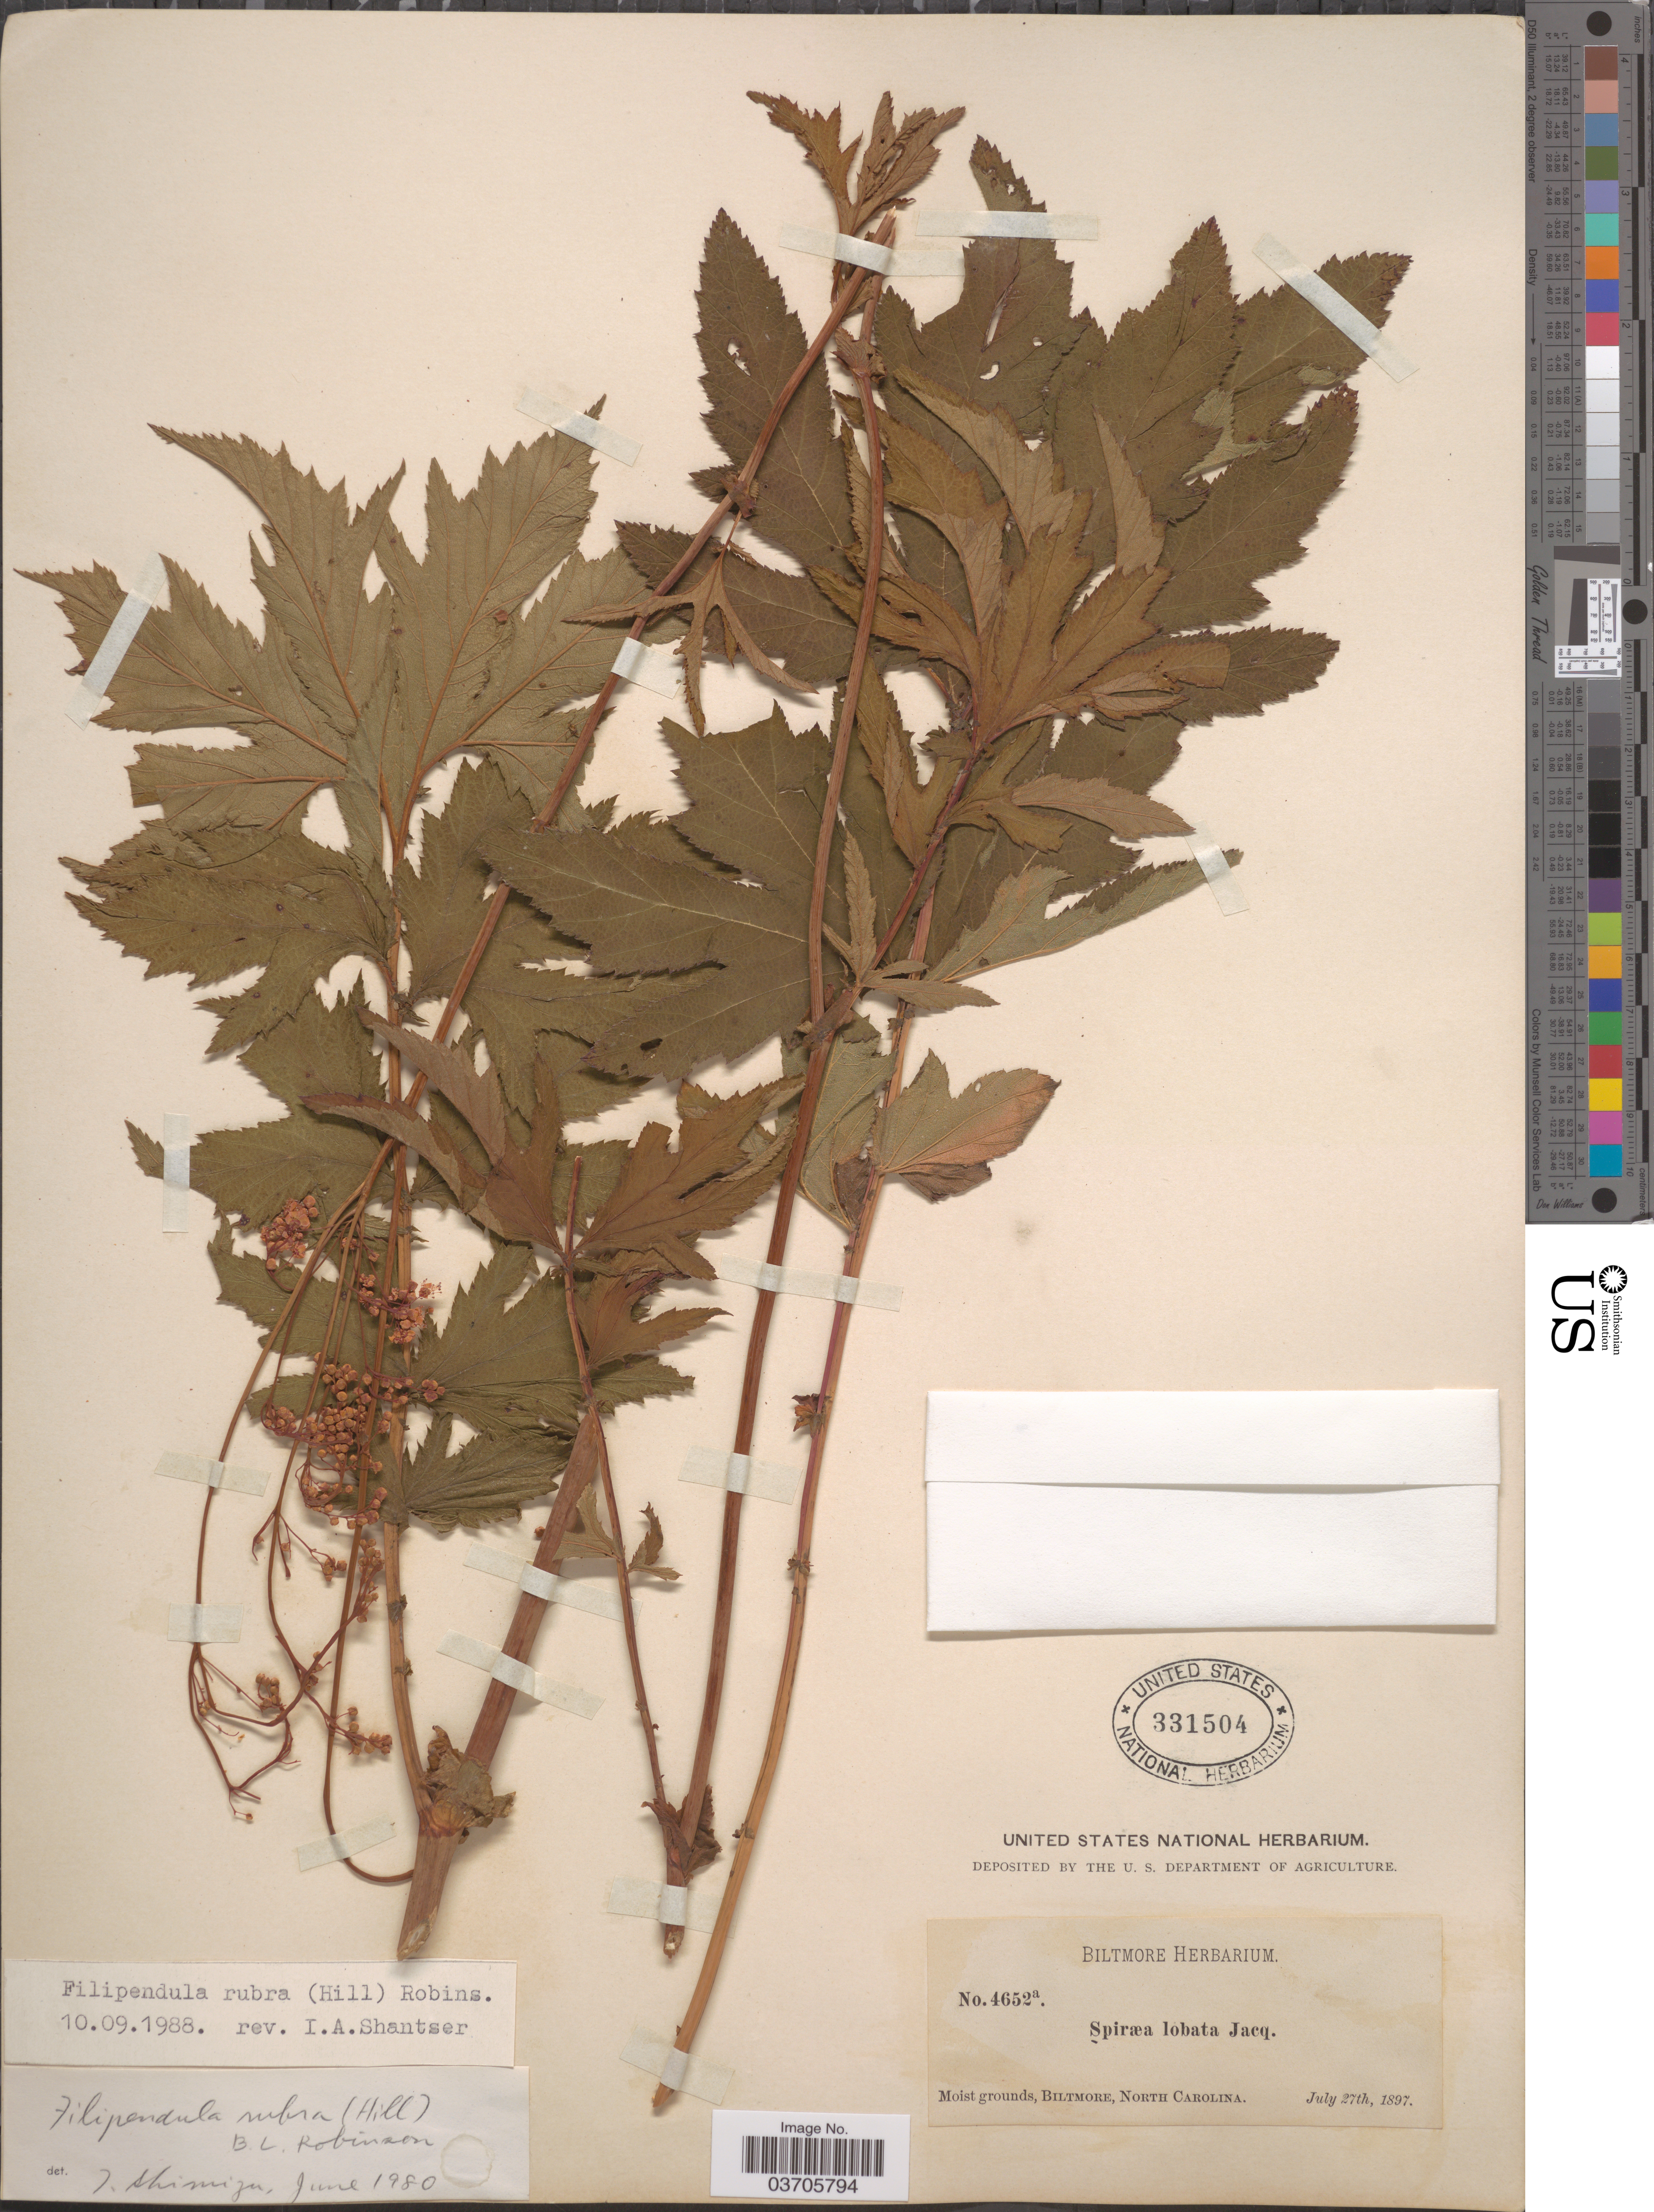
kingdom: Plantae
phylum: Tracheophyta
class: Magnoliopsida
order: Rosales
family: Rosaceae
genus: Filipendula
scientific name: Filipendula rubra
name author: (Hill) B.L. Rob.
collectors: ex herb. Biltmore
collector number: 4652a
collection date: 1897-07-27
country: United States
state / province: North Carolina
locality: Biltmore.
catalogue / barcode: US 331504